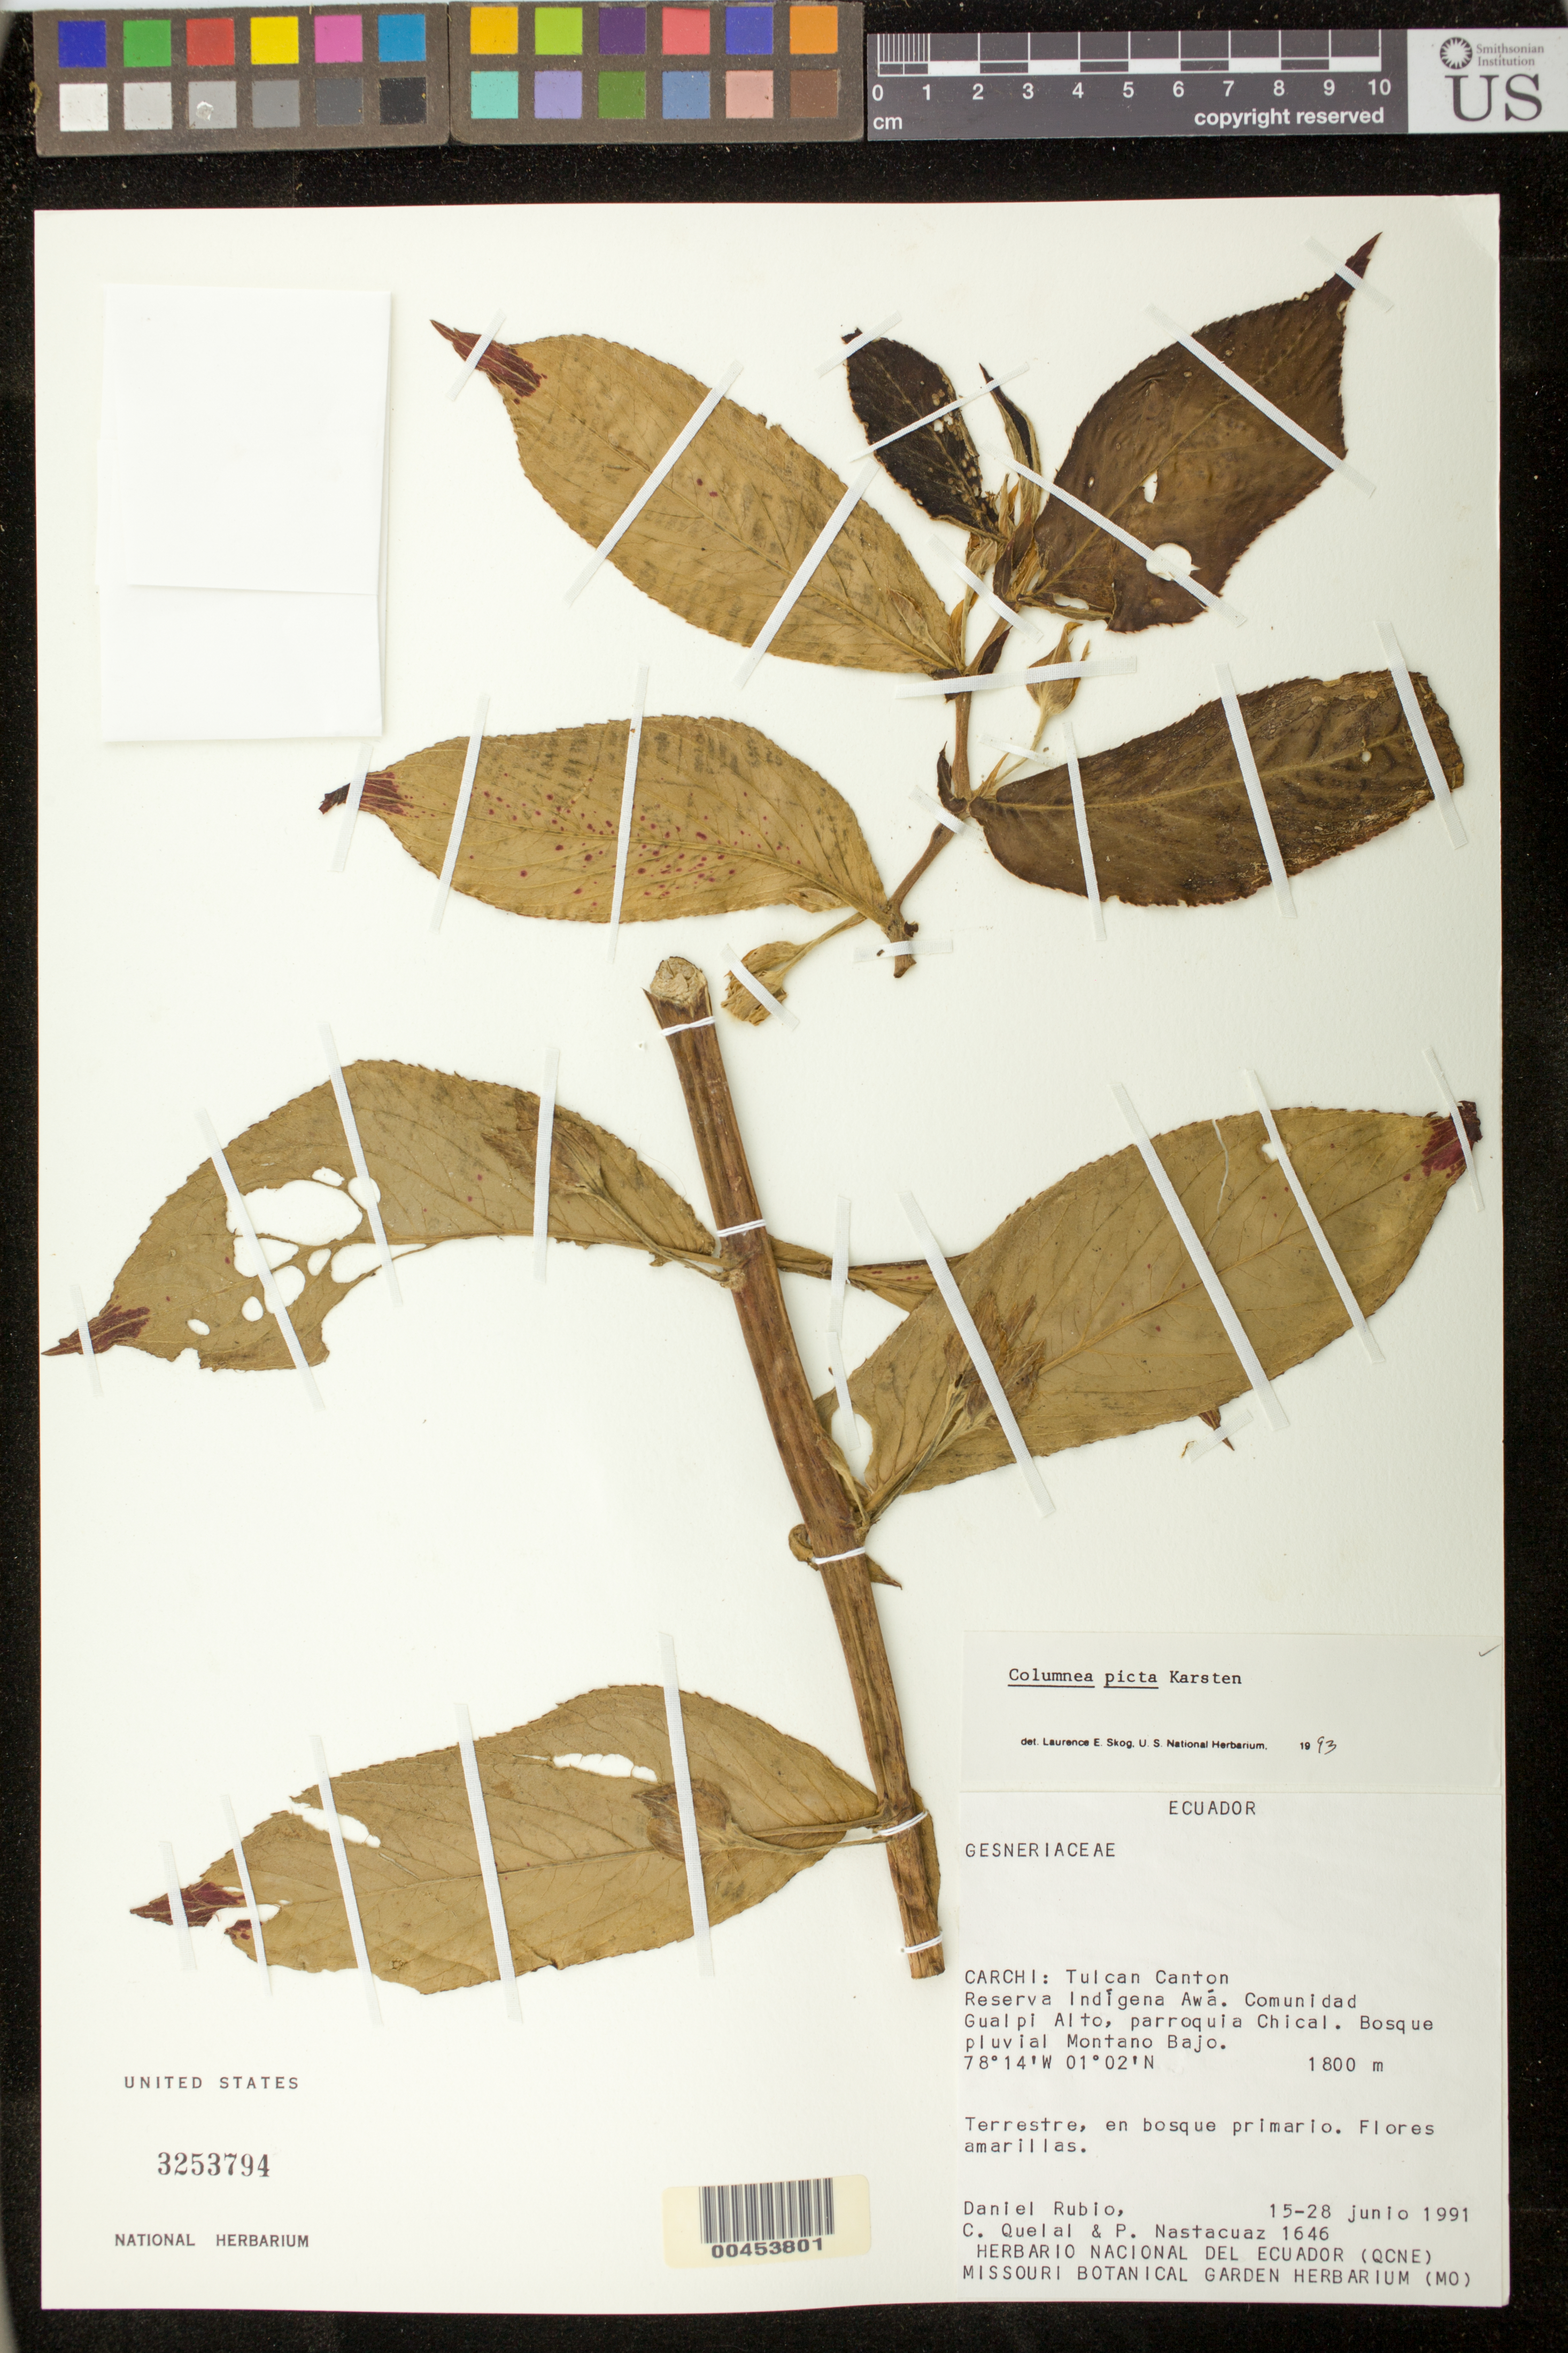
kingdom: Plantae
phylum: Tracheophyta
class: Magnoliopsida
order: Lamiales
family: Gesneriaceae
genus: Columnea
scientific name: Columnea karsteniana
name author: Singh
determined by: Skog, Laurence E.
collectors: D. Rubio, C. Quelal & F. Nastacuáz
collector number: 1646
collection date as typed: Jul 1991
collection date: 1991-07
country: Ecuador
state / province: Carchi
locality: Tulcan Canton, Indigena Awa-Camumbi Reserve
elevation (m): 1800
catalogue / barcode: US 3253794